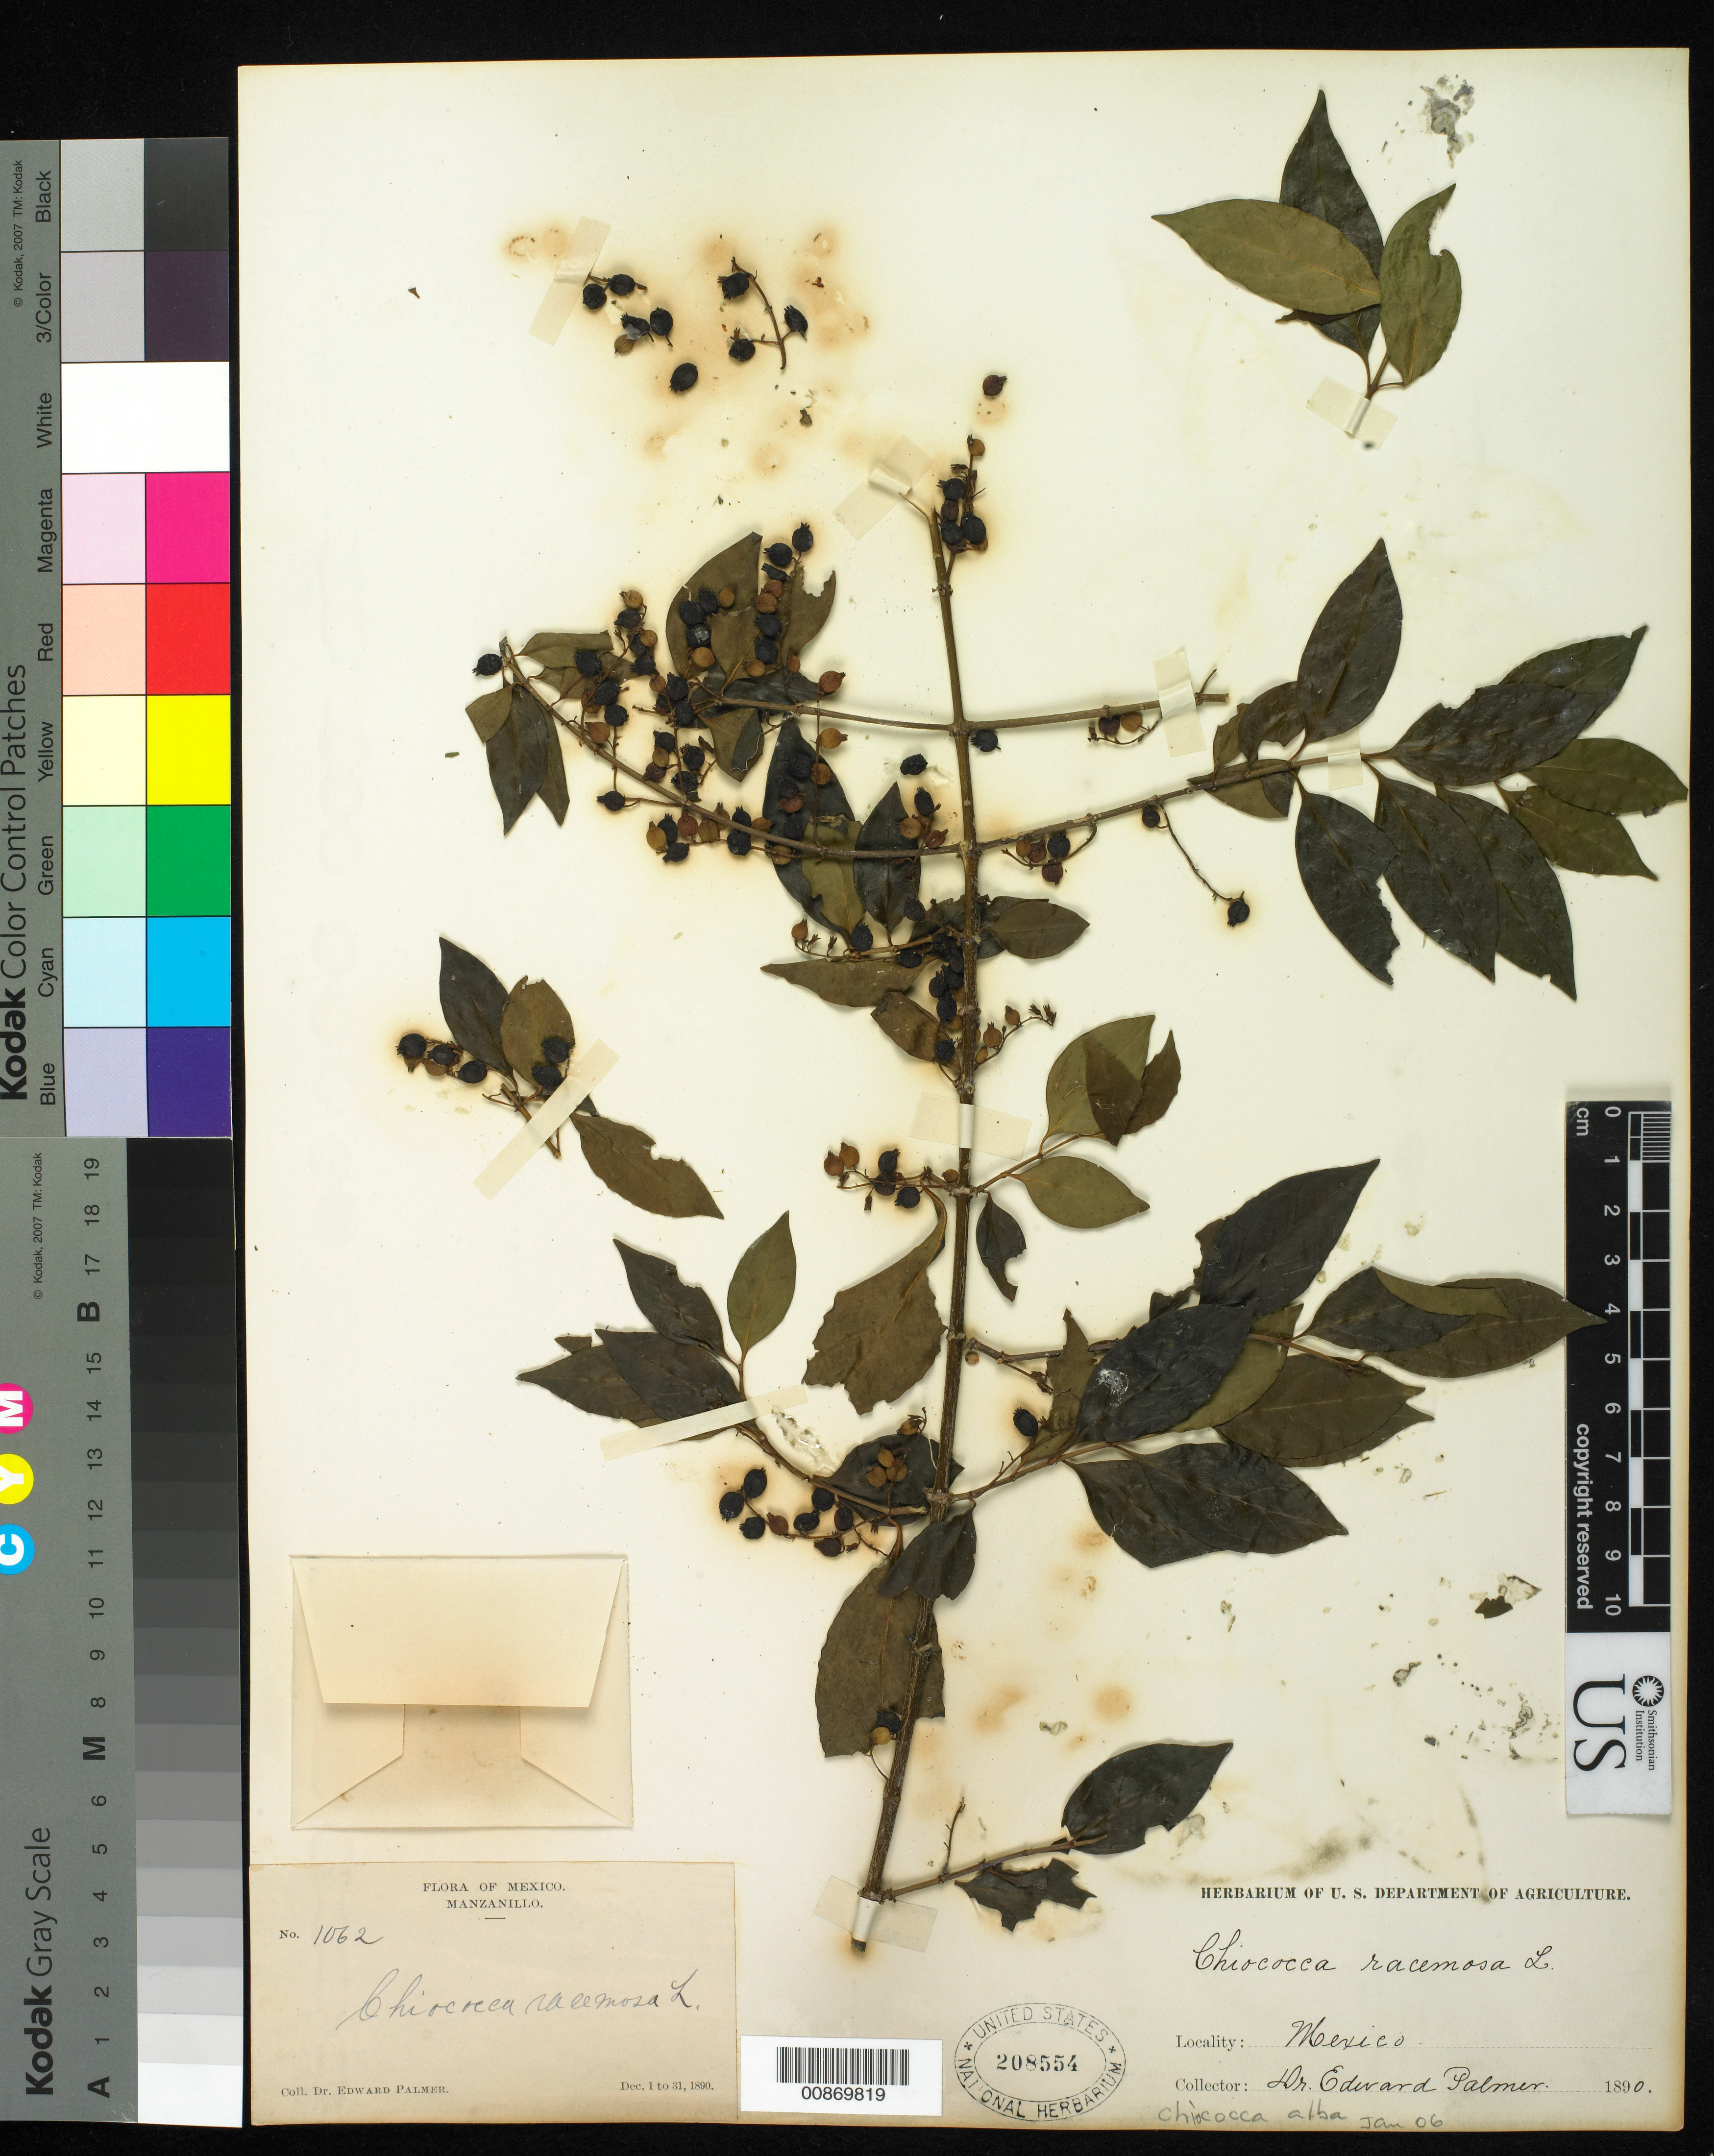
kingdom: Plantae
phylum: Tracheophyta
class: Magnoliopsida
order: Gentianales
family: Rubiaceae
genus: Chiococca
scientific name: Chiococca alba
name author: (L.) Hitchc.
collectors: E. Palmer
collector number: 1062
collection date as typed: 01 Dec 1890 to 31 Dec 1890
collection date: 1890-12-01/1890-12-31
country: Mexico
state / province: Colima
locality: Manzanillo, Colima.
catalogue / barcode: US 208554